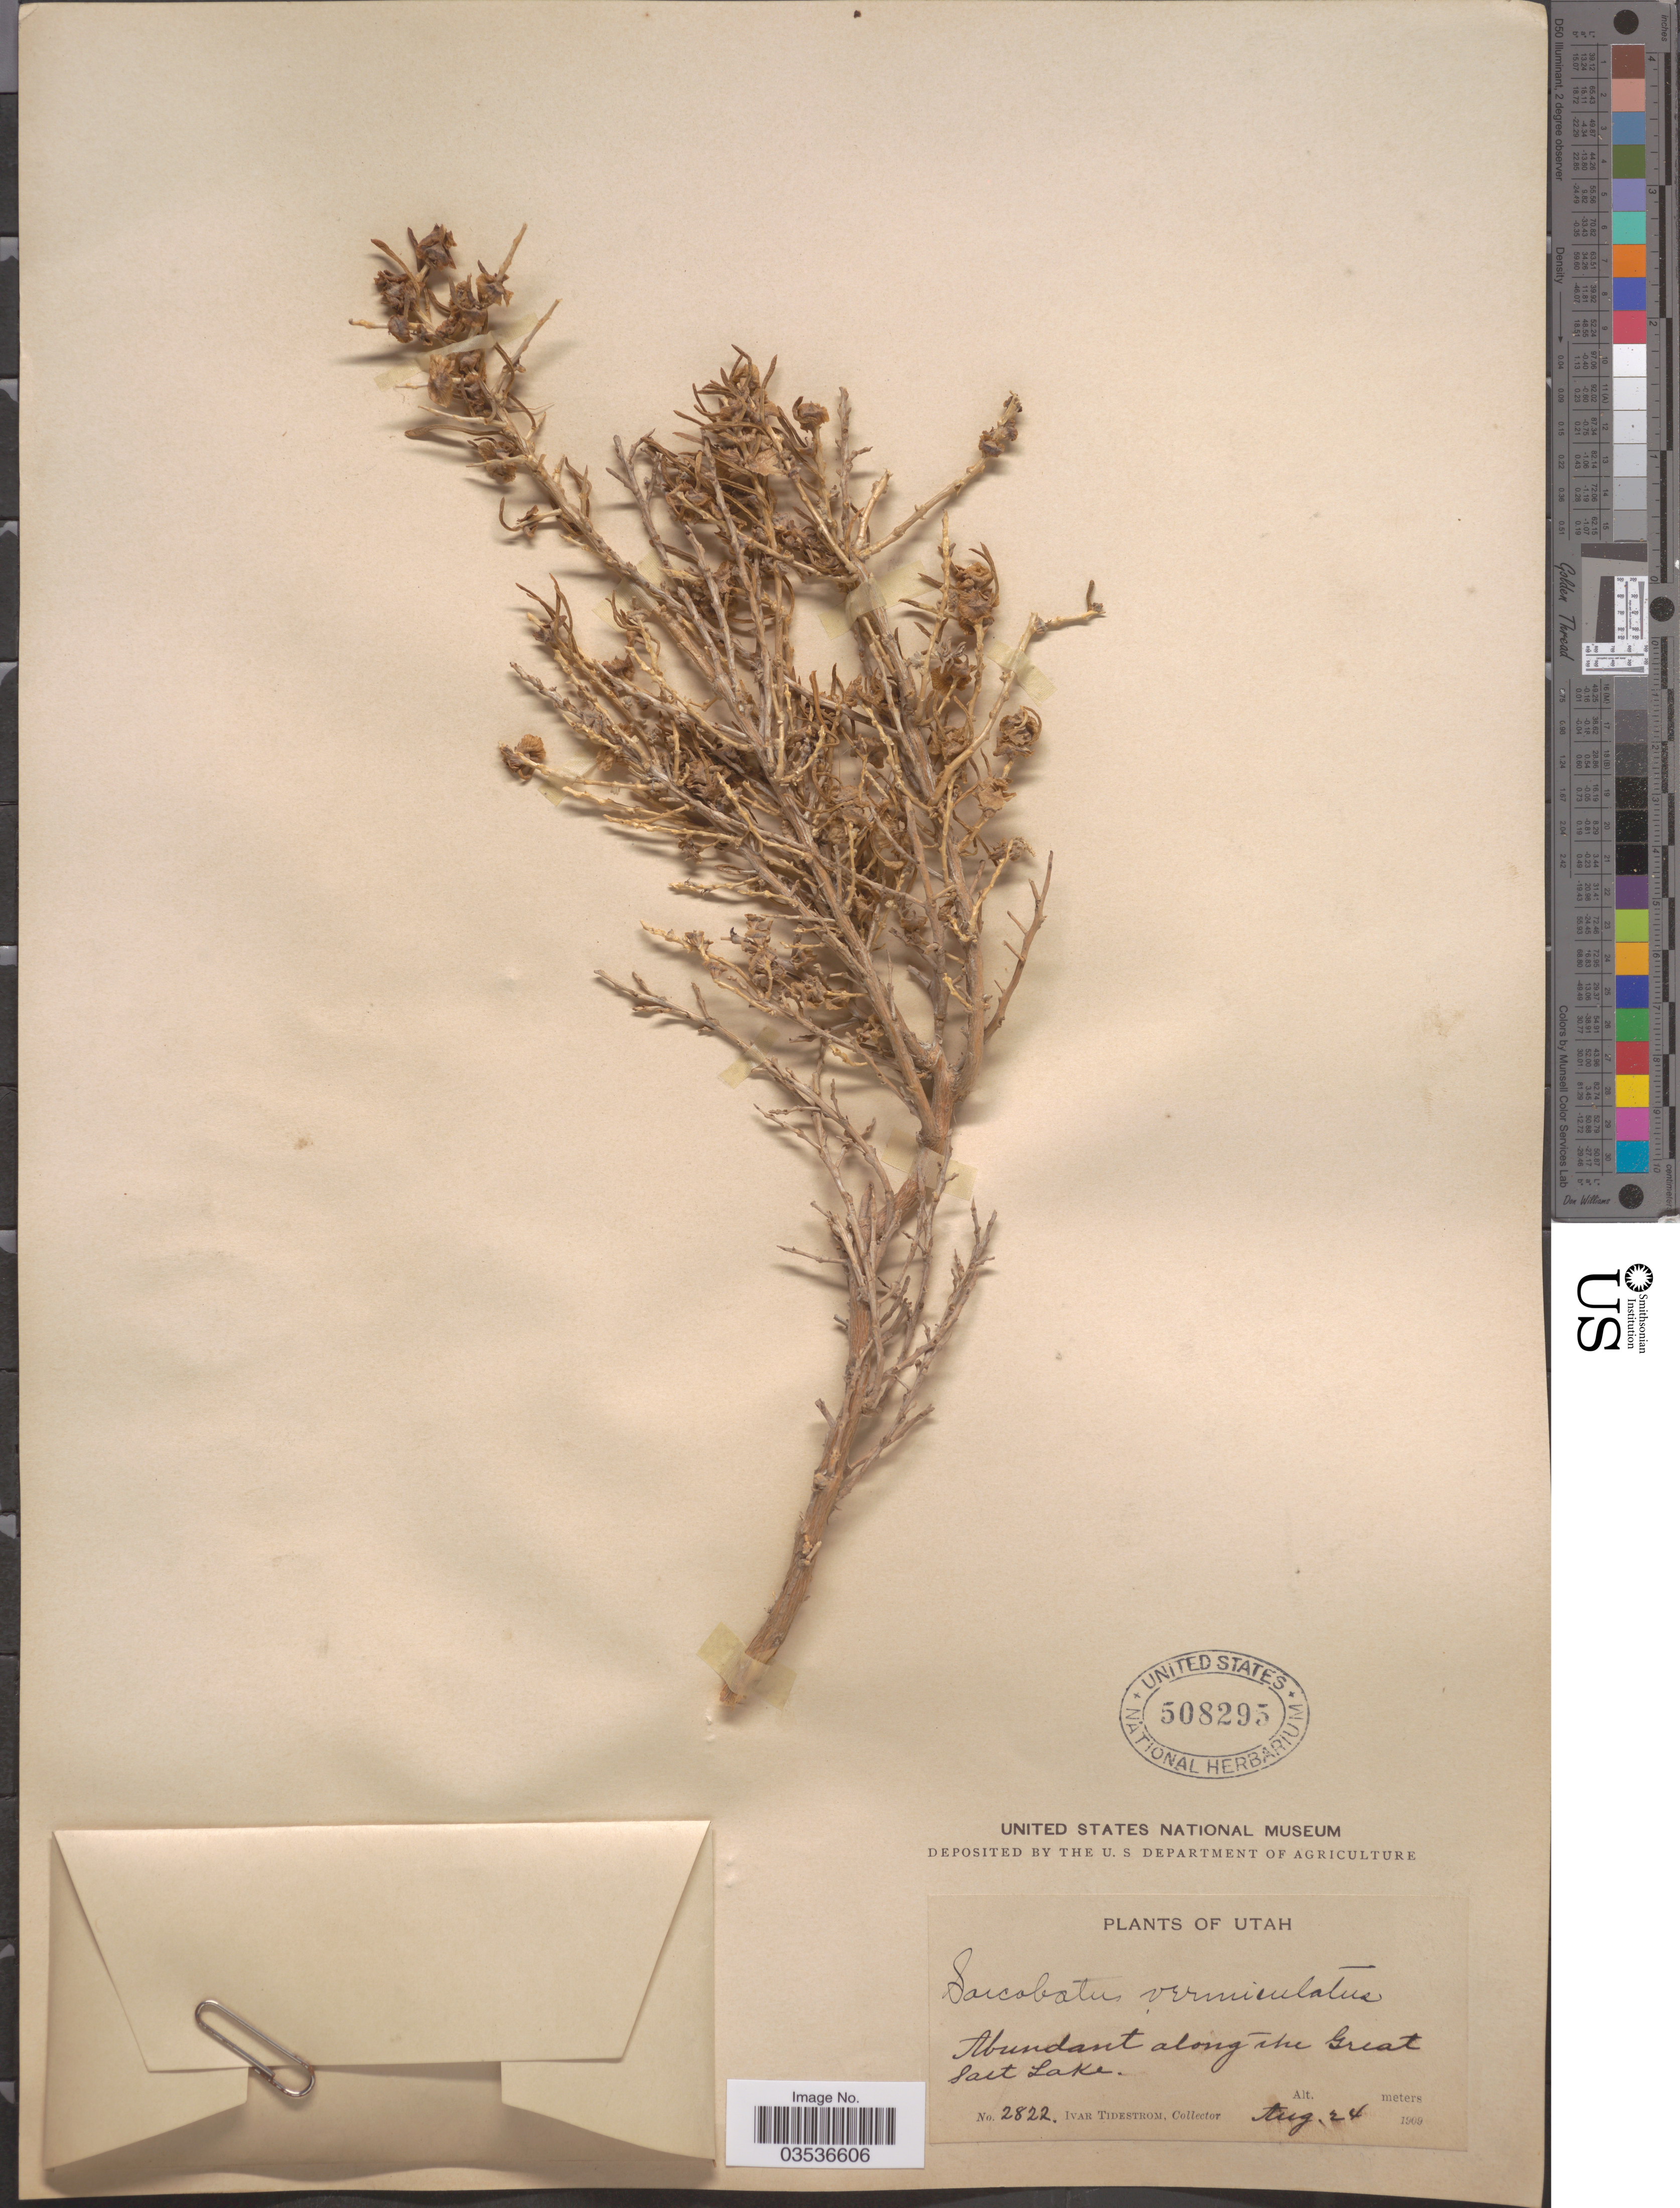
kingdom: Plantae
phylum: Tracheophyta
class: Magnoliopsida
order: Caryophyllales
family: Sarcobataceae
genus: Sarcobatus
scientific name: Sarcobatus vermiculatus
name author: (Hook.) Torr.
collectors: I. F. Tidestrom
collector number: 2822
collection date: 1909-08-24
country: United States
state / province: Utah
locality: Abundant along the Great Salt Lake.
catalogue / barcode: US 508295